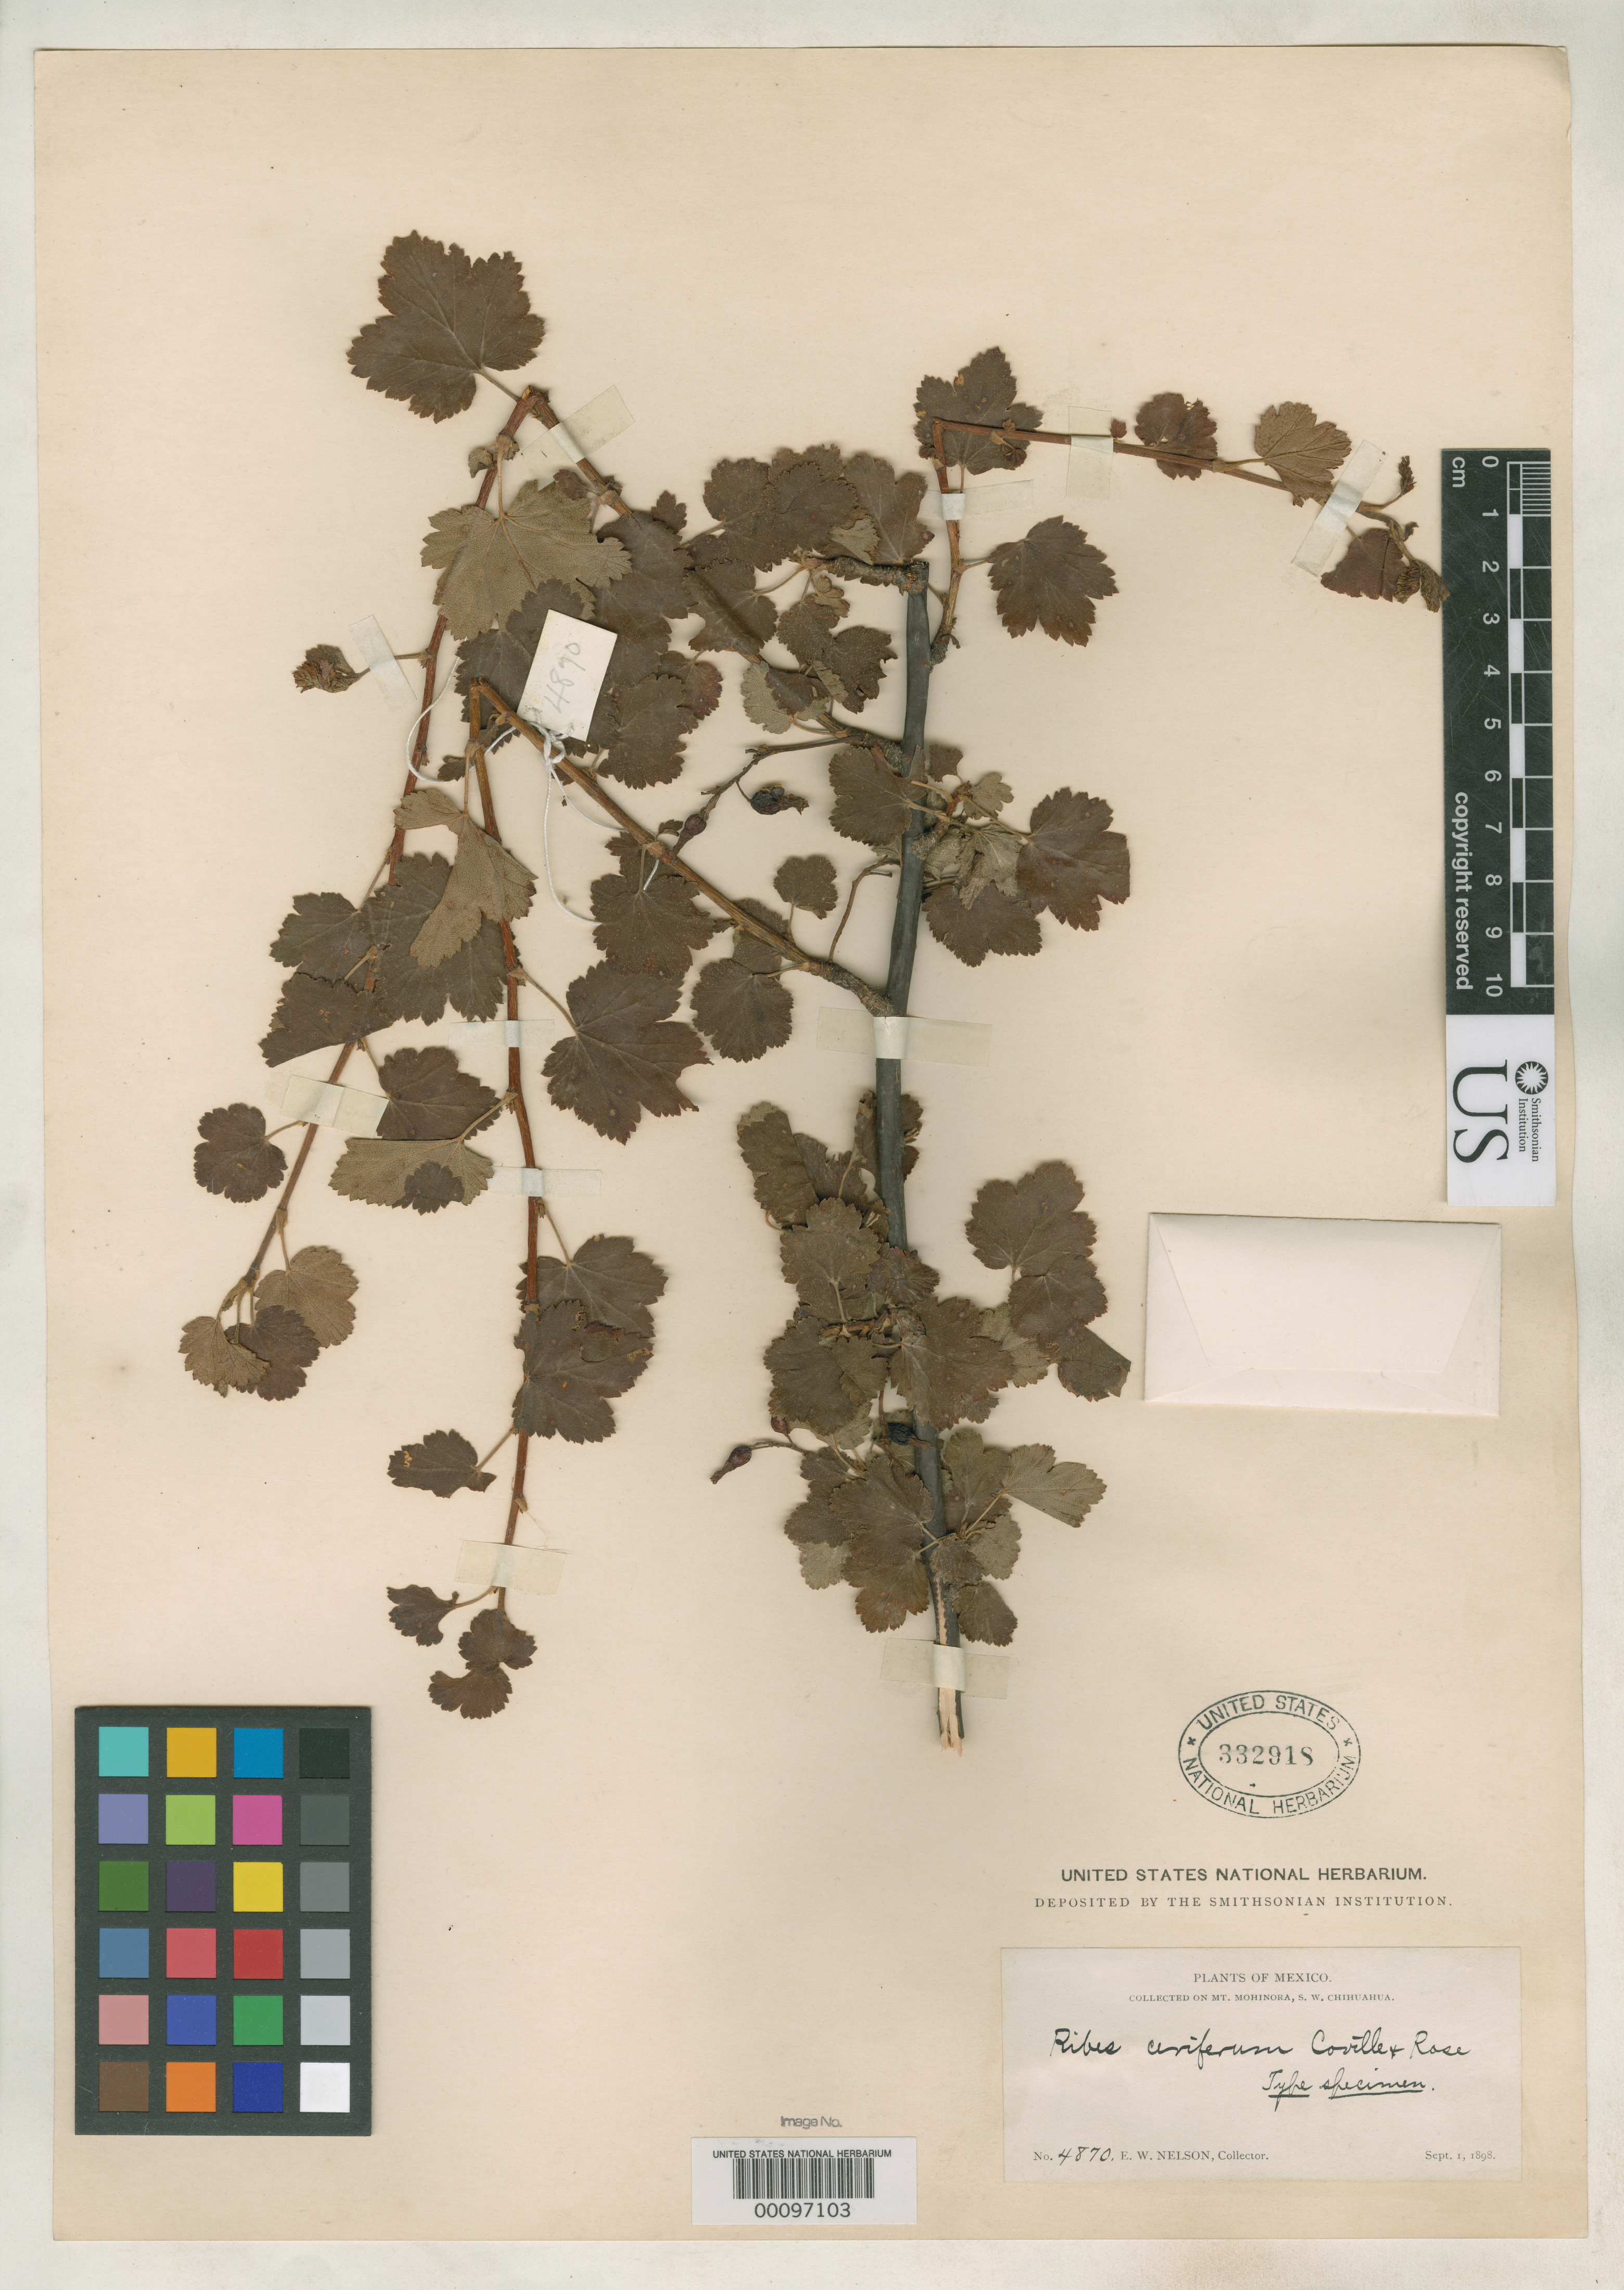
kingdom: Plantae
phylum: Tracheophyta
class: Magnoliopsida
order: Saxifragales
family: Grossulariaceae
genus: Ribes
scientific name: Ribes ceriferum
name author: Coville & Rose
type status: Holotype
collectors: E. W. Nelson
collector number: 4870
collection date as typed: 01 Sep 1898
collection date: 1898-09-01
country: Mexico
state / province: Chihuahua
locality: On Mount Mohinora.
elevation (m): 2550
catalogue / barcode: US 332918